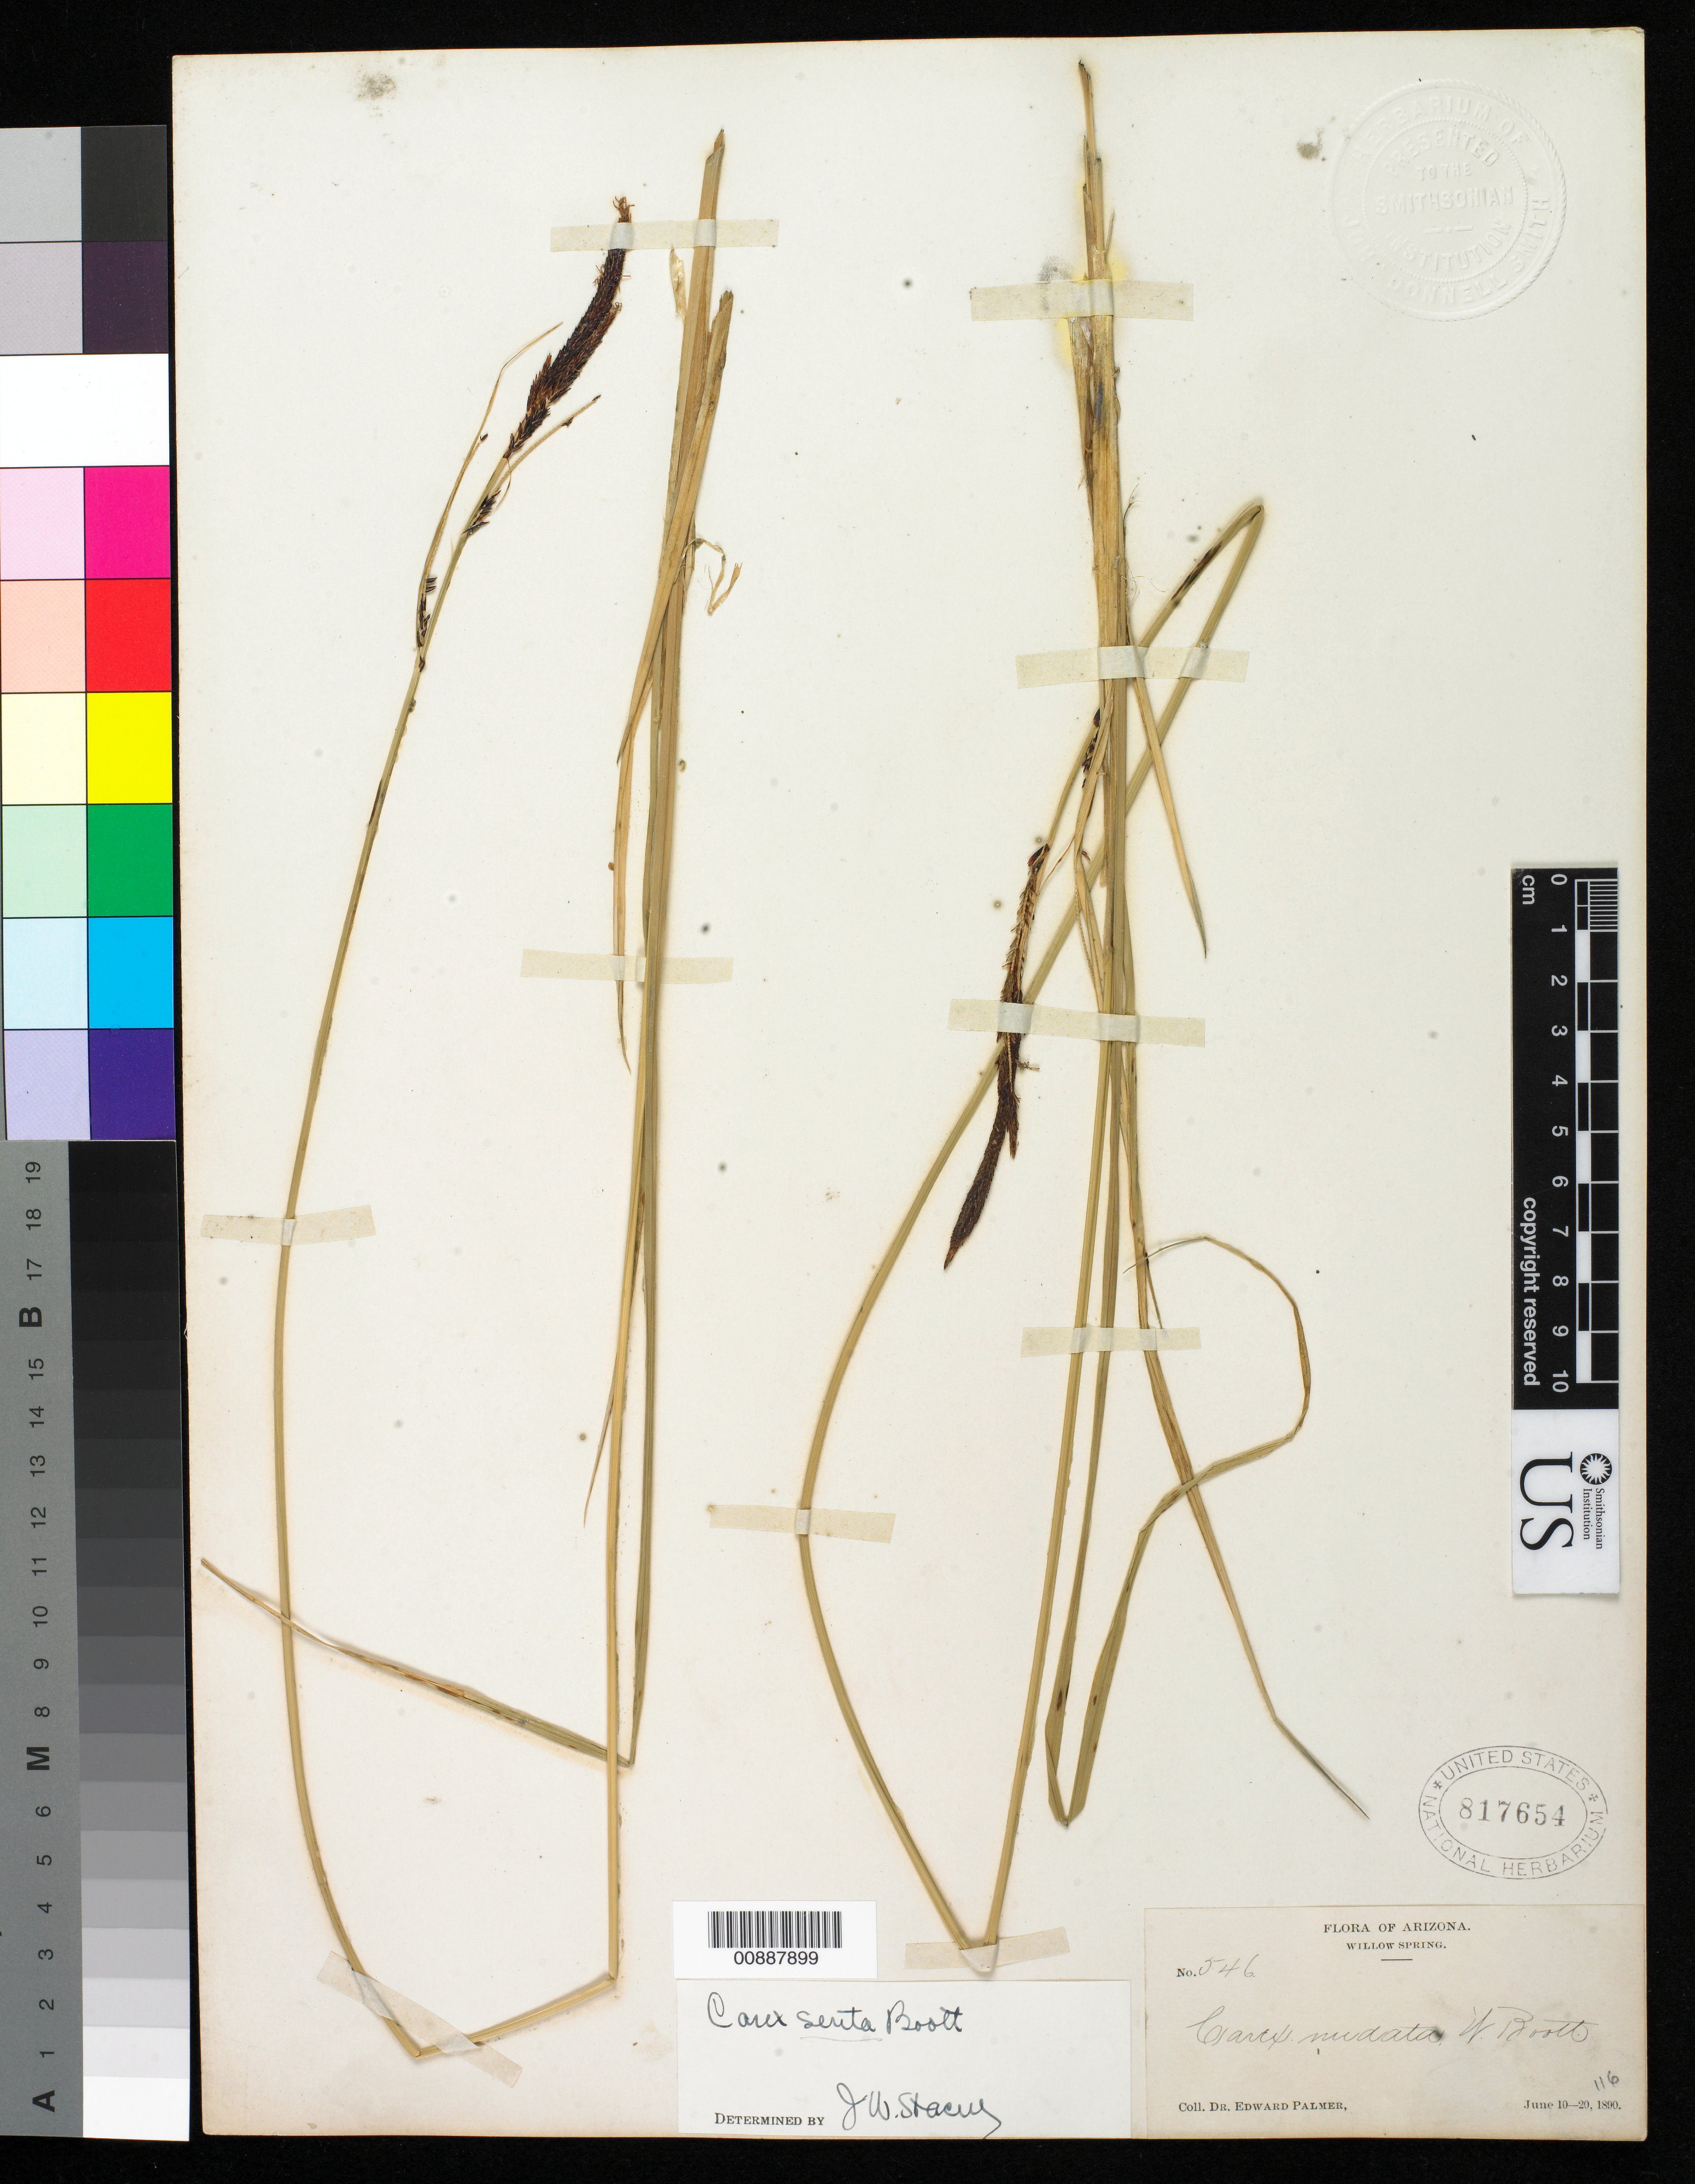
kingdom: Plantae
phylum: Tracheophyta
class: Liliopsida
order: Poales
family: Cyperaceae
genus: Carex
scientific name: Carex nudata f. firmior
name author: Kük. in Engl.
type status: Isotype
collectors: E. Palmer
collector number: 546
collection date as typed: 10 Jun 1890 to 20 Jun 1890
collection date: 1890-06-10/1890-06-20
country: United States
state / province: Arizona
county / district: Coconino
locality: Willow Spring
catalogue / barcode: US 817654